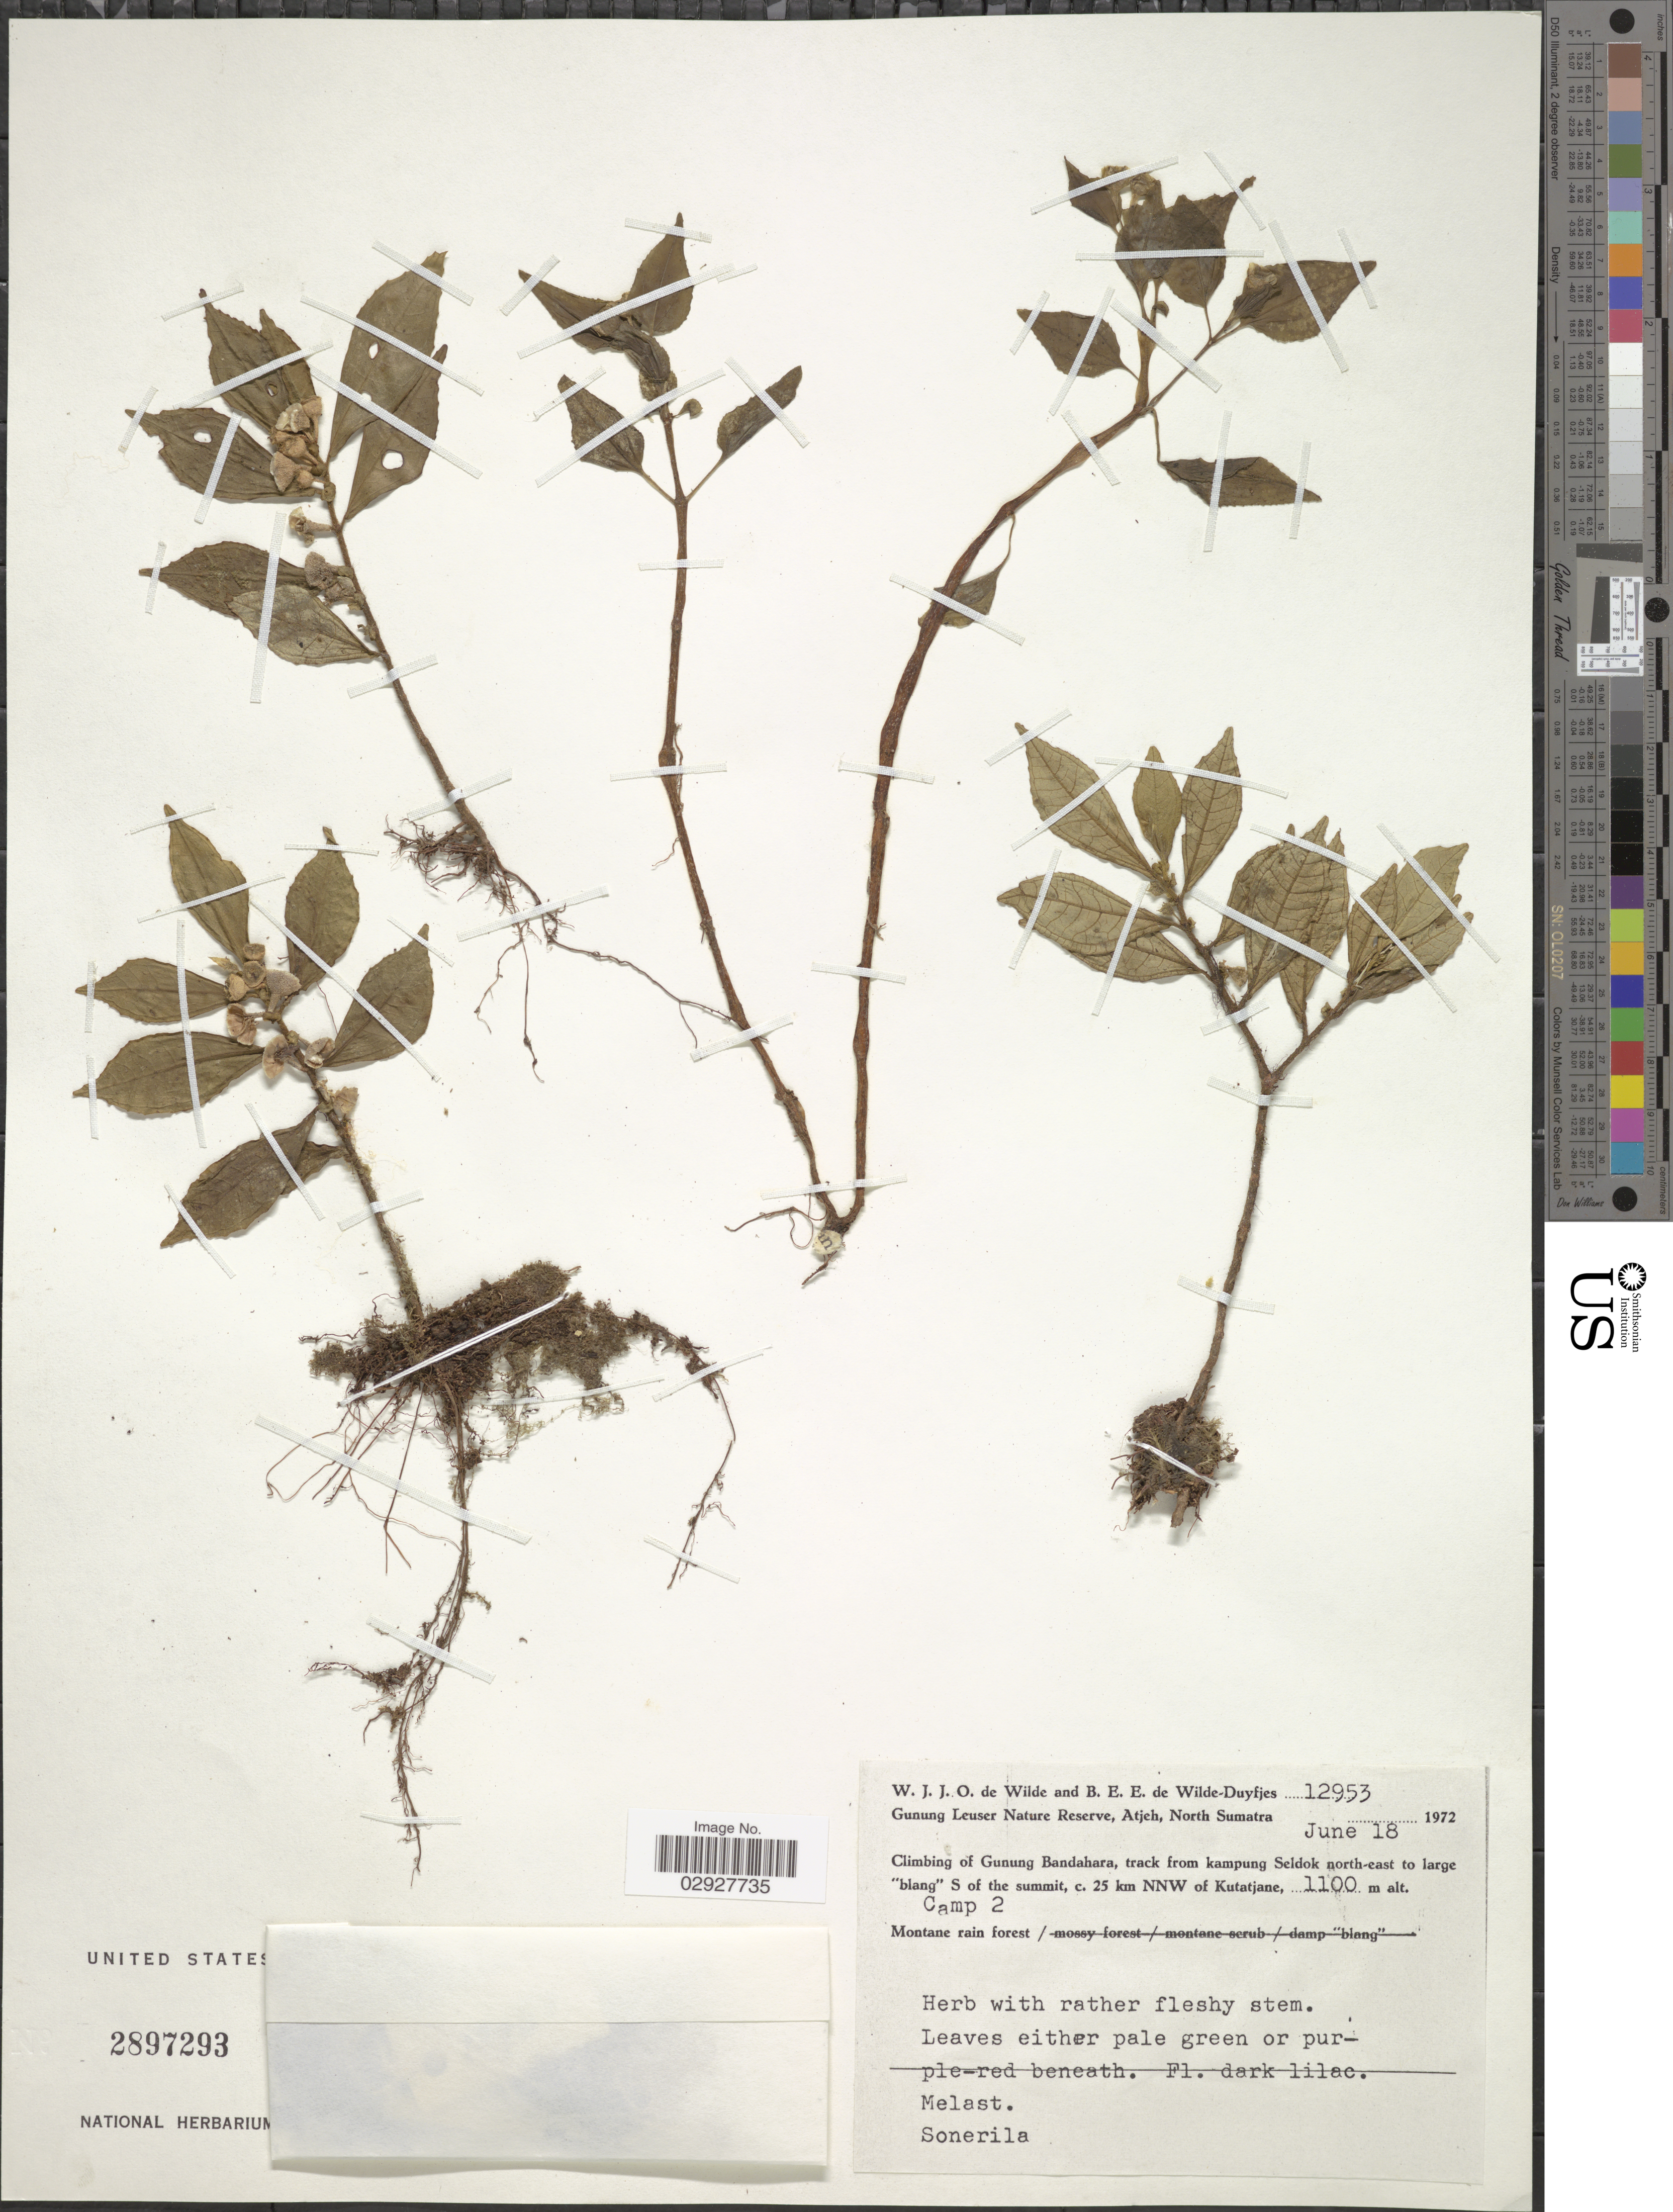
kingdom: Plantae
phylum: Tracheophyta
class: Magnoliopsida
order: Myrtales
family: Melastomataceae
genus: Sonerila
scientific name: Sonerila sp.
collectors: W. J. de Wilde & B. E. de Wilde-Duyfjes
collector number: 12953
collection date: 1972-06-18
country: Indonesia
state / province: Sumatra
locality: Gunung Leuser Nature Reserve, Atjeh, North Sumatra. Climbing of Gunung Bandahara, track from kampung Seldok north-east to large "blang" S of the summit, c. 25 km NNW of Kutatjane. Camp 2.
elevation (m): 1100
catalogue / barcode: US 2897293